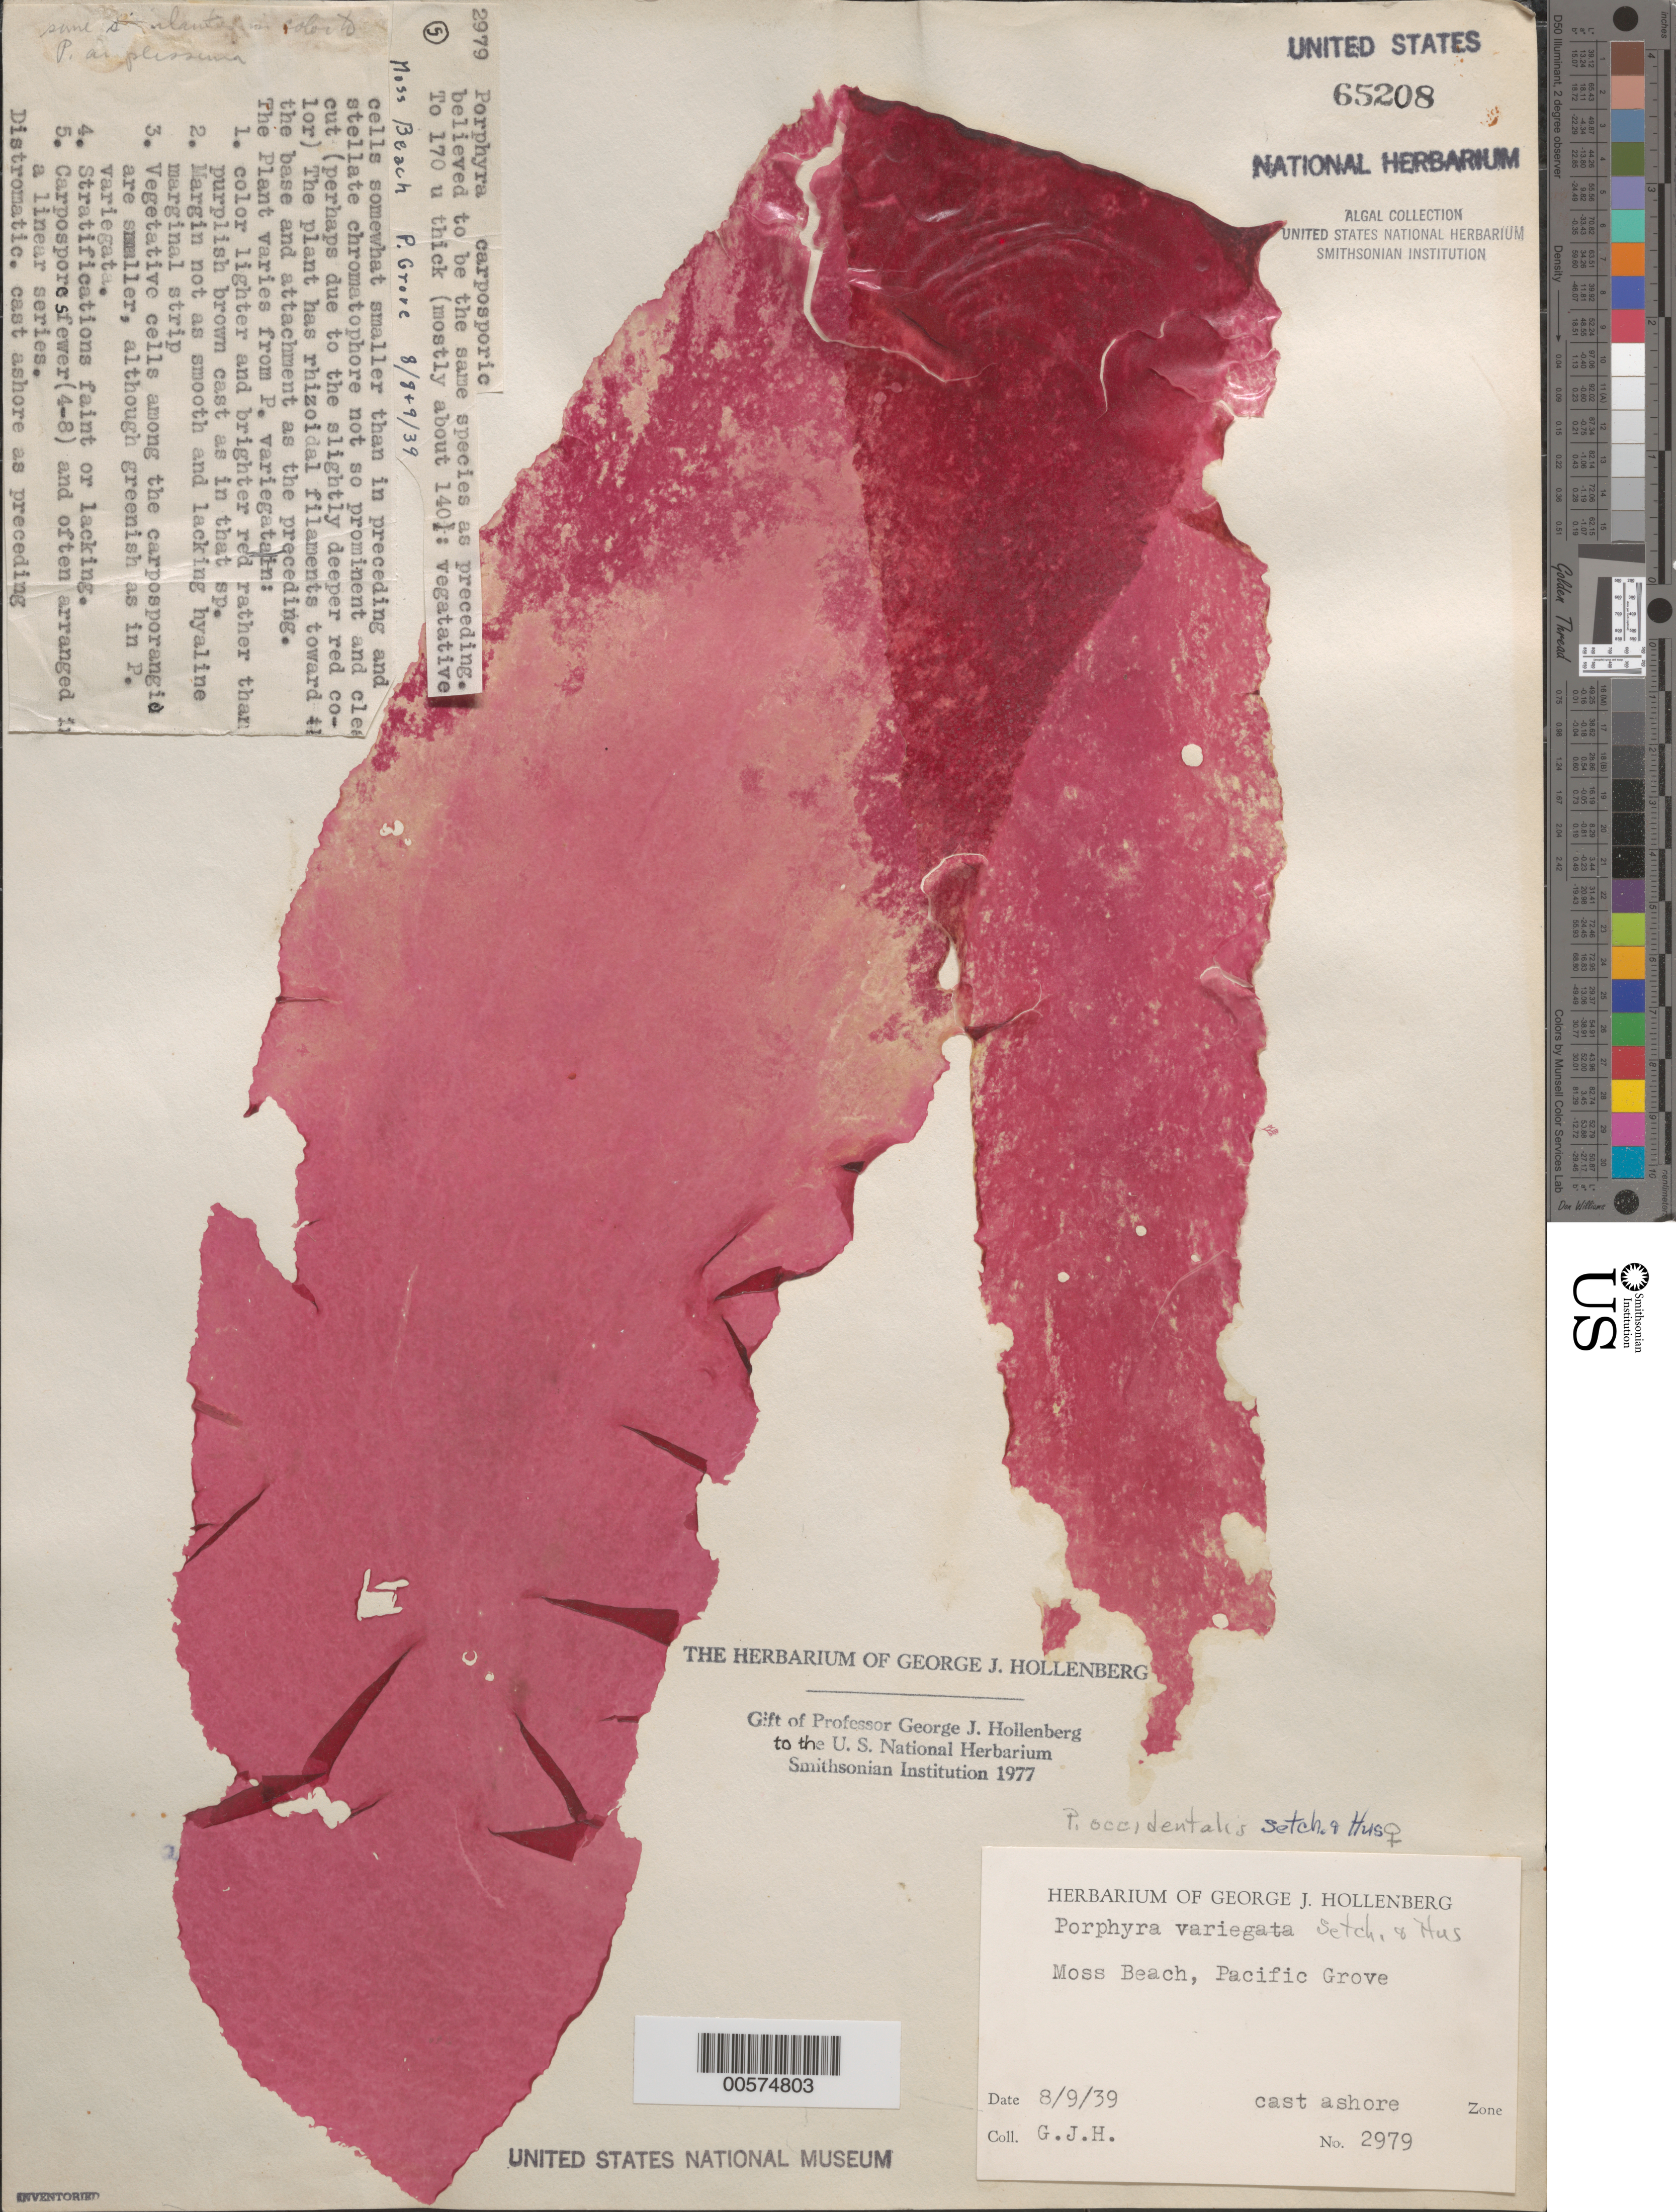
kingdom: Plantae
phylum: Rhodophyta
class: Bangiophyceae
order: Bangiales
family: Bangiaceae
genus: Porphyra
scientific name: Porphyra occidentalis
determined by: Hollenberg, George J.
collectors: G. Hollenberg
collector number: GJH 2979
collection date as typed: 09 Aug 1939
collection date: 1939-08-09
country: United States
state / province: California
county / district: Monterey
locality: Moss Beach, Pacific Grove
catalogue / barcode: US 65208